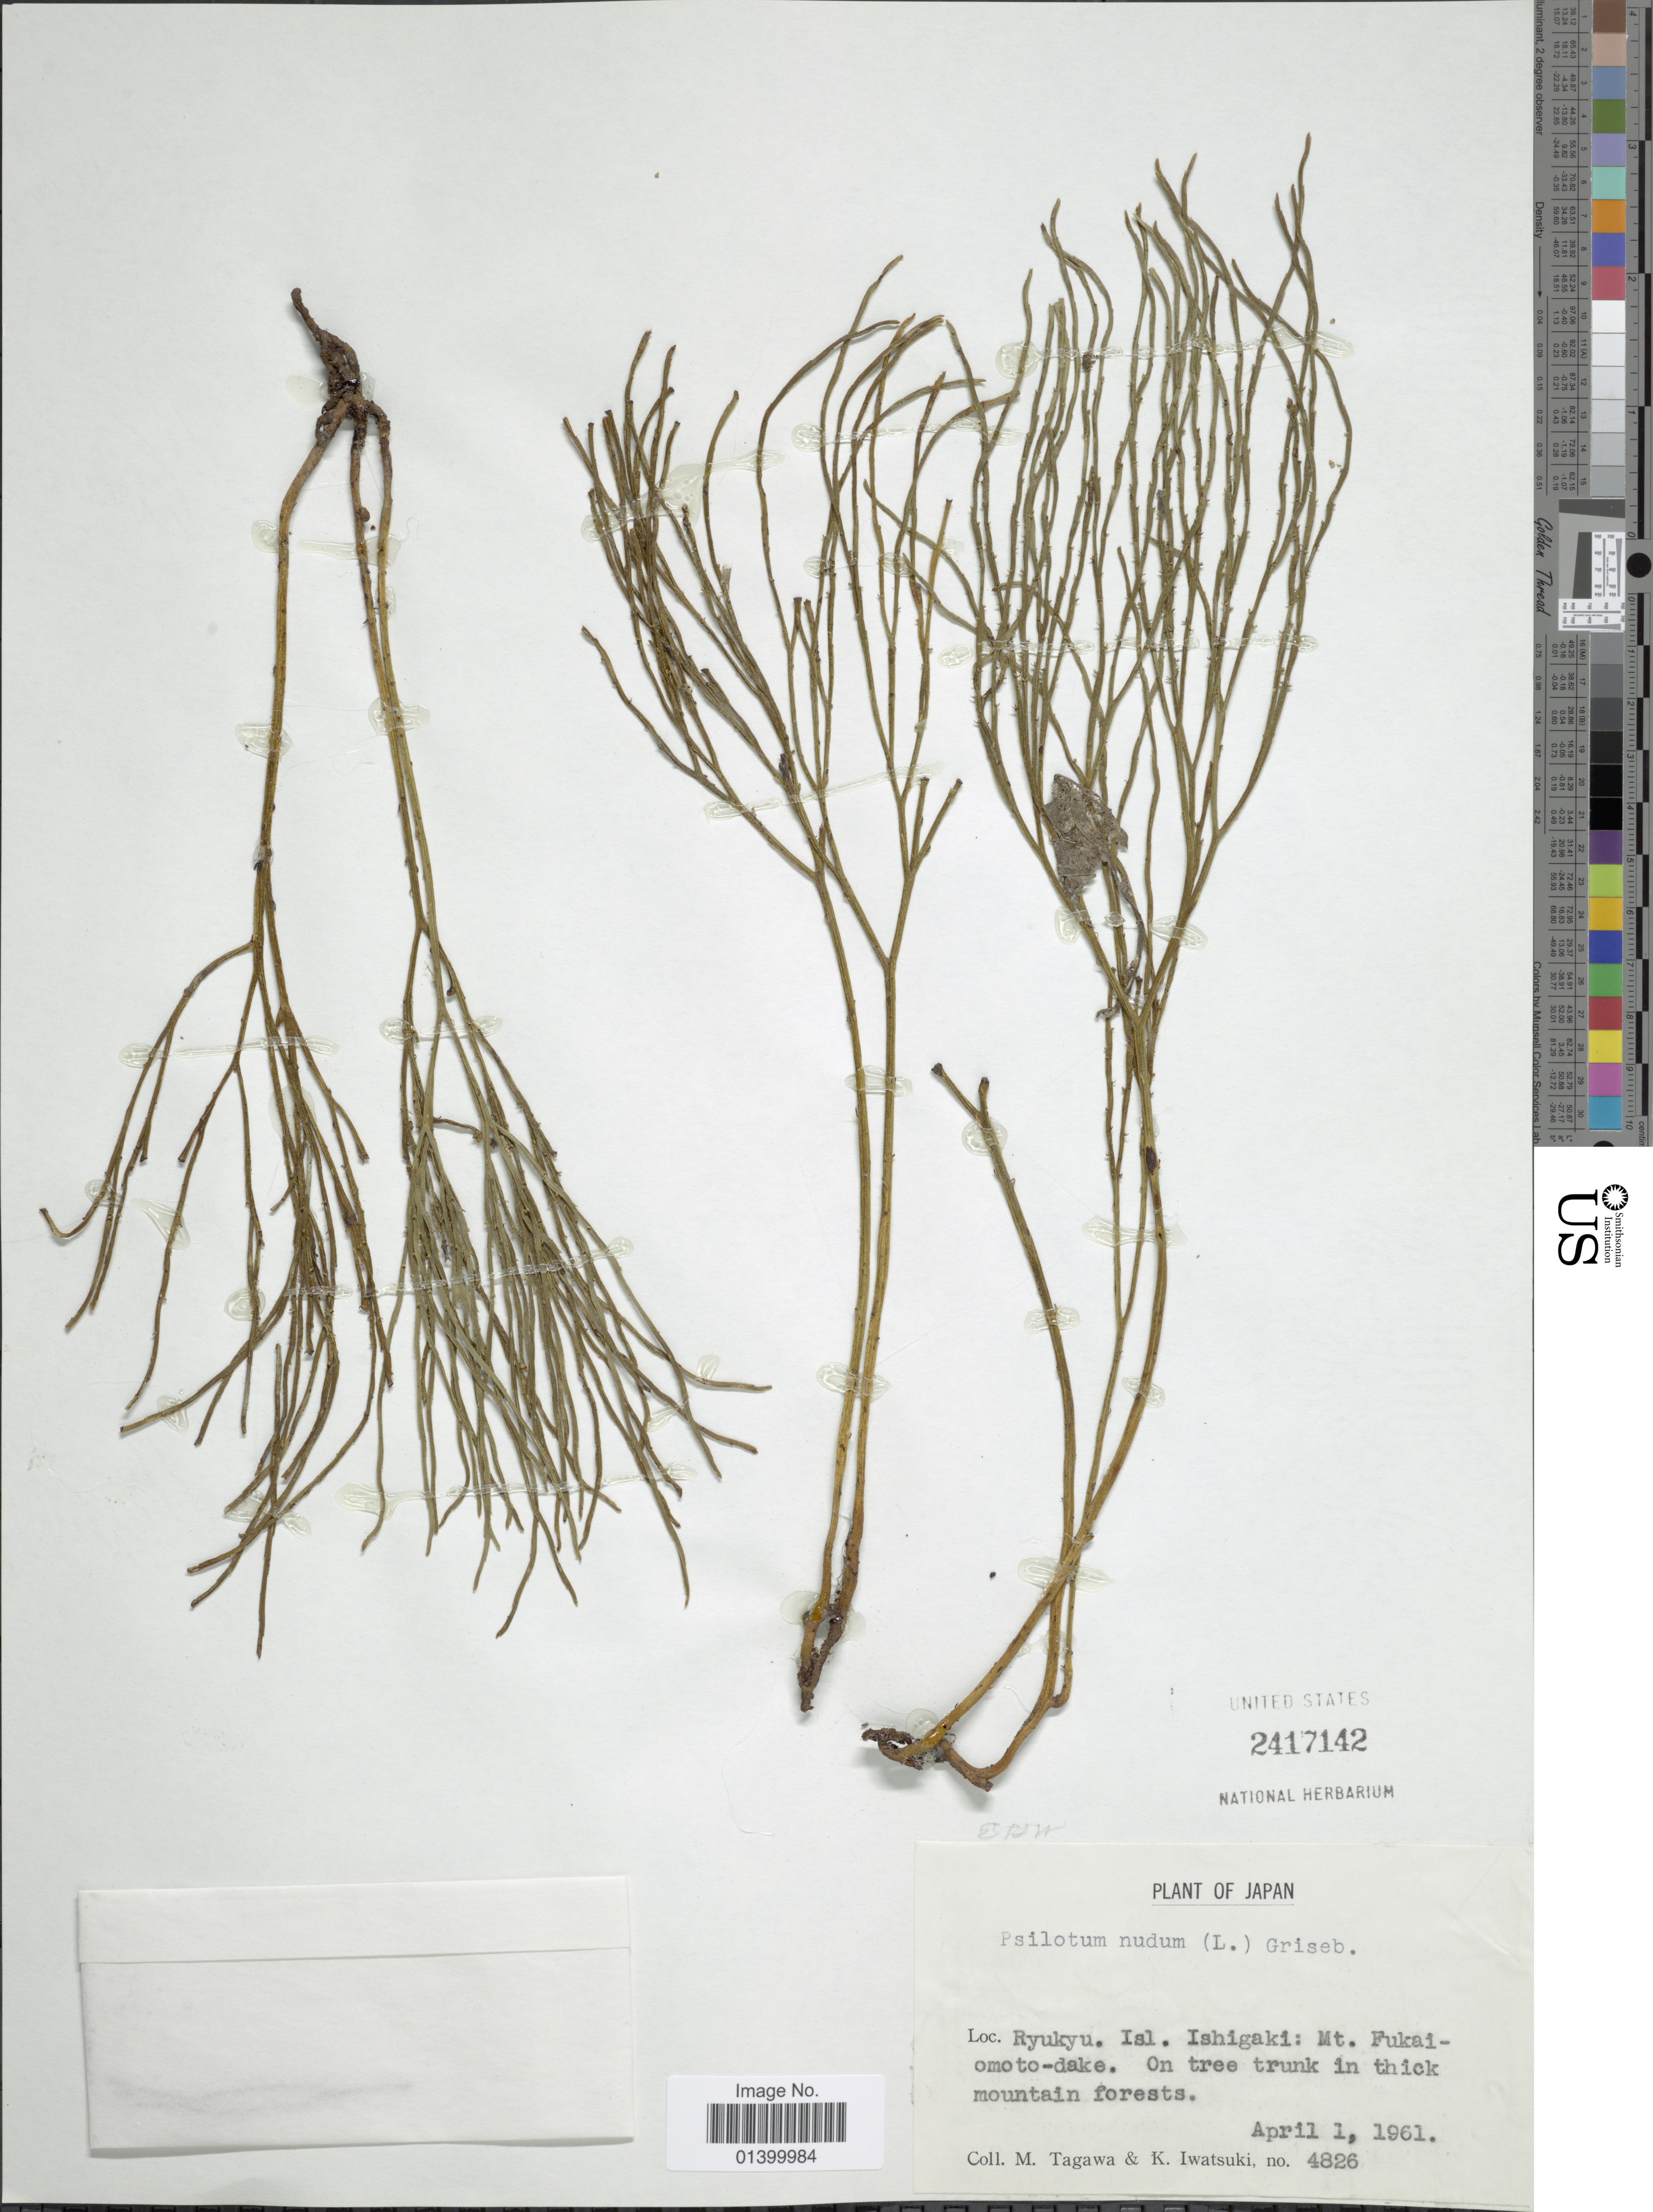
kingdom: Plantae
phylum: Tracheophyta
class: Polypodiopsida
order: Psilotales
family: Psilotaceae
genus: Psilotum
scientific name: Psilotum nudum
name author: (L.) P. Beauv.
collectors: M. Tagawa & K. Iwatsuki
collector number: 4826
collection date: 1961-04-01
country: Japan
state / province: Okinawa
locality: Ryukyu. Isl. Ishigaki: Mt. Fukai-omoto-dake.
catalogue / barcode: US 2417142